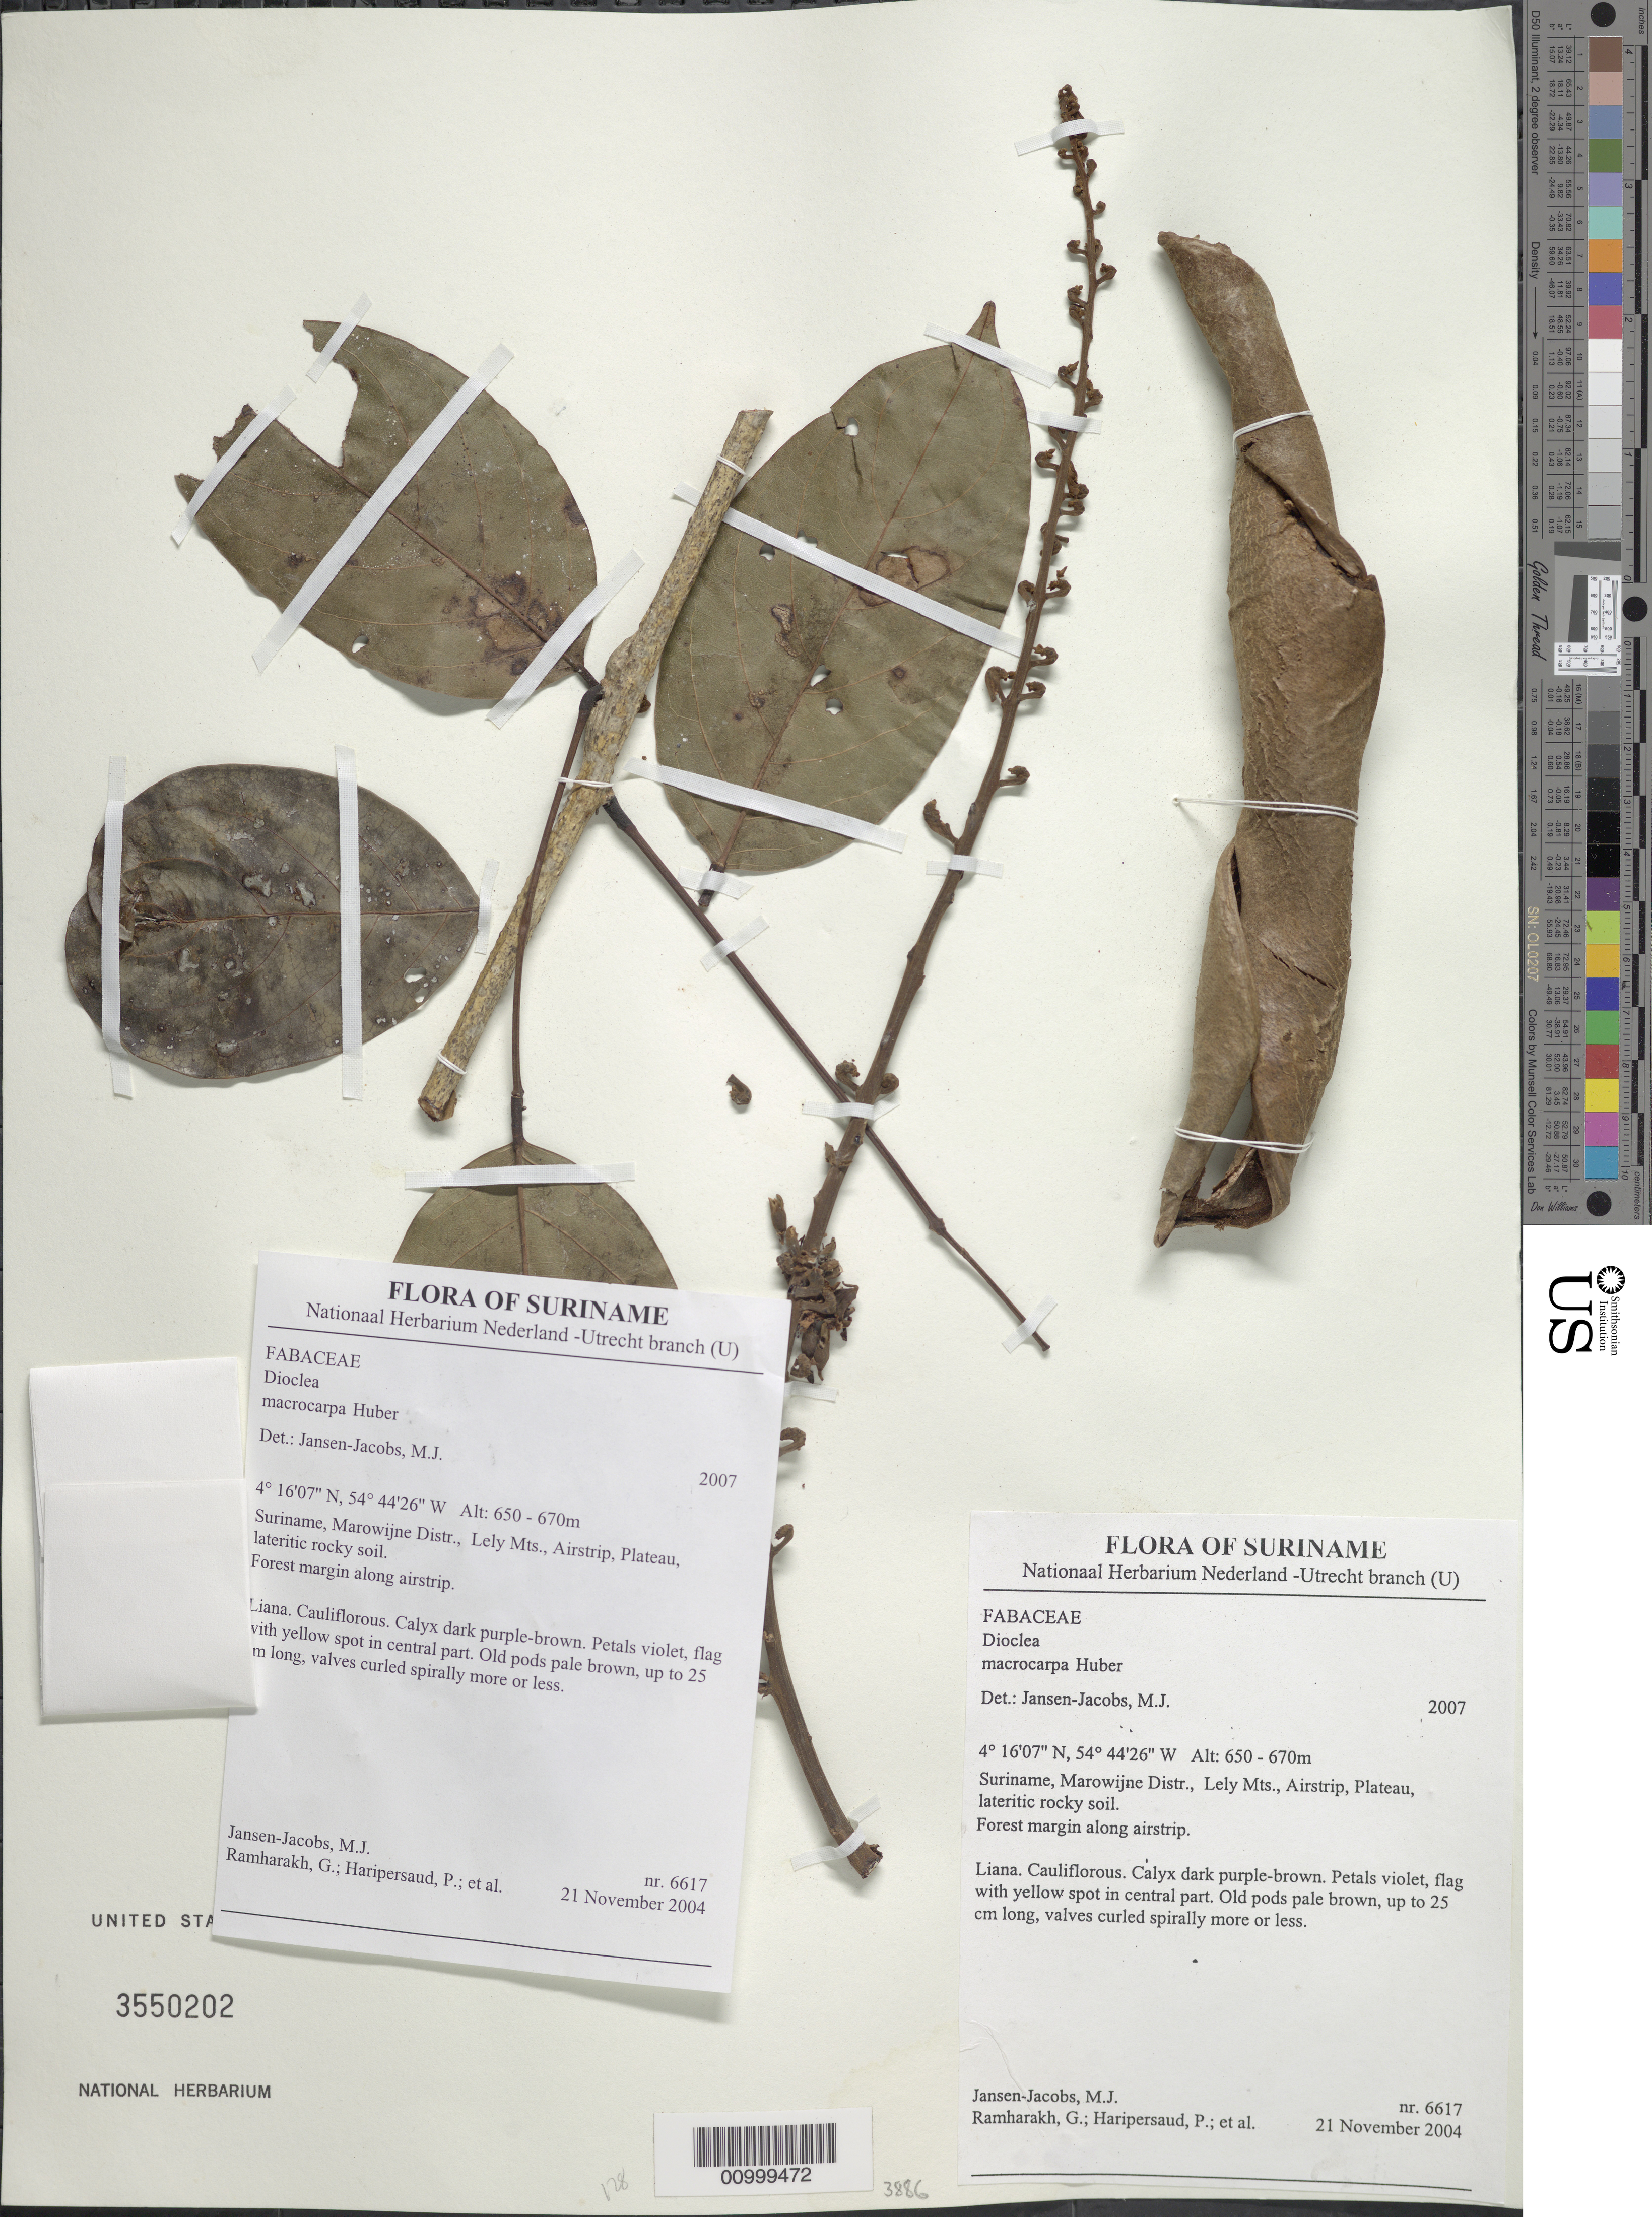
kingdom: Plantae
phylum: Tracheophyta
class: Magnoliopsida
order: Fabales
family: Fabaceae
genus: Macropsychanthus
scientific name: Macropsychanthus macrocarpus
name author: (Huber) L.P. Queiroz & Snak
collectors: M. J. Jansen-Jacobs et al.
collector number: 6617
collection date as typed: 21-Nov-04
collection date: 2004-11-21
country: Suriname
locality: Marowijne District, Lely Mountains, airstrip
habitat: Plateau, lateritic rocky soil. Forest margin along airstrip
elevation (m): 650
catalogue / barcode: US 3550202